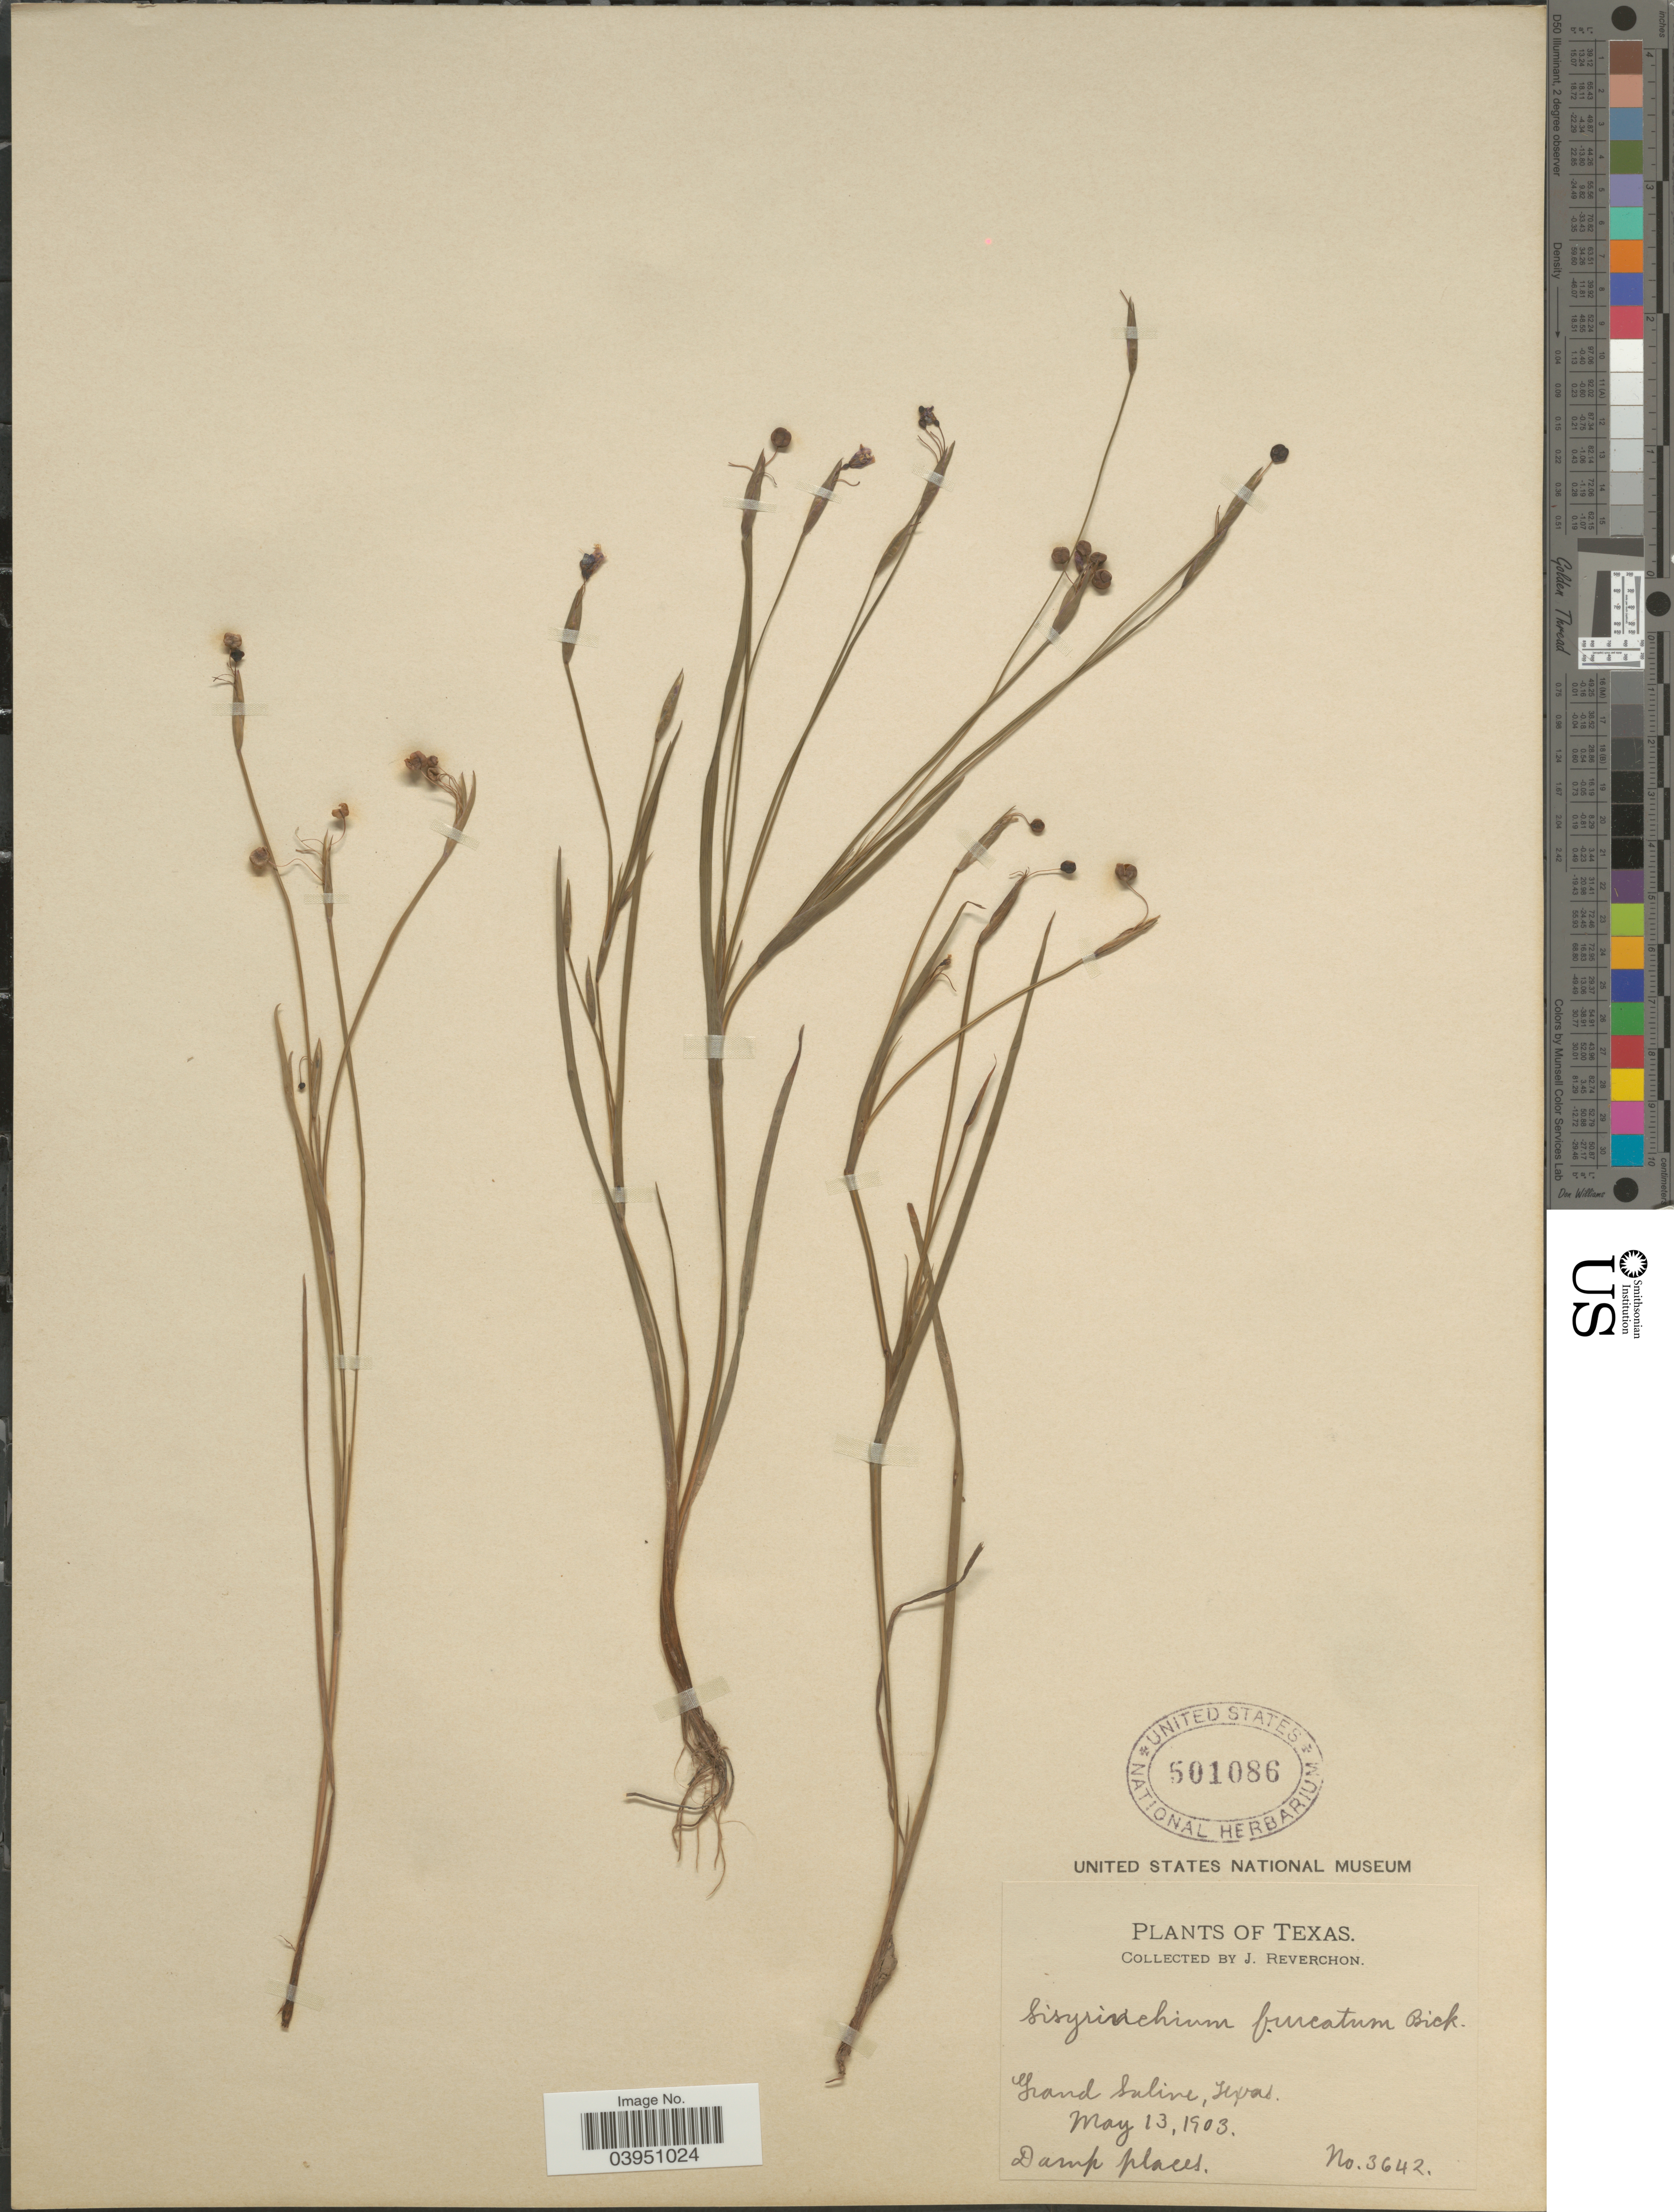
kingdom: Plantae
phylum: Tracheophyta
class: Liliopsida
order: Asparagales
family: Iridaceae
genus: Sisyrinchium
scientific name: Sisyrinchium furcatum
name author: E.P. Bicknell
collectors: J. Reverchon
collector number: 3642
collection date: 1903-05-13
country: United States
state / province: Texas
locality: Grand Saline.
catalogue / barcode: US 501086